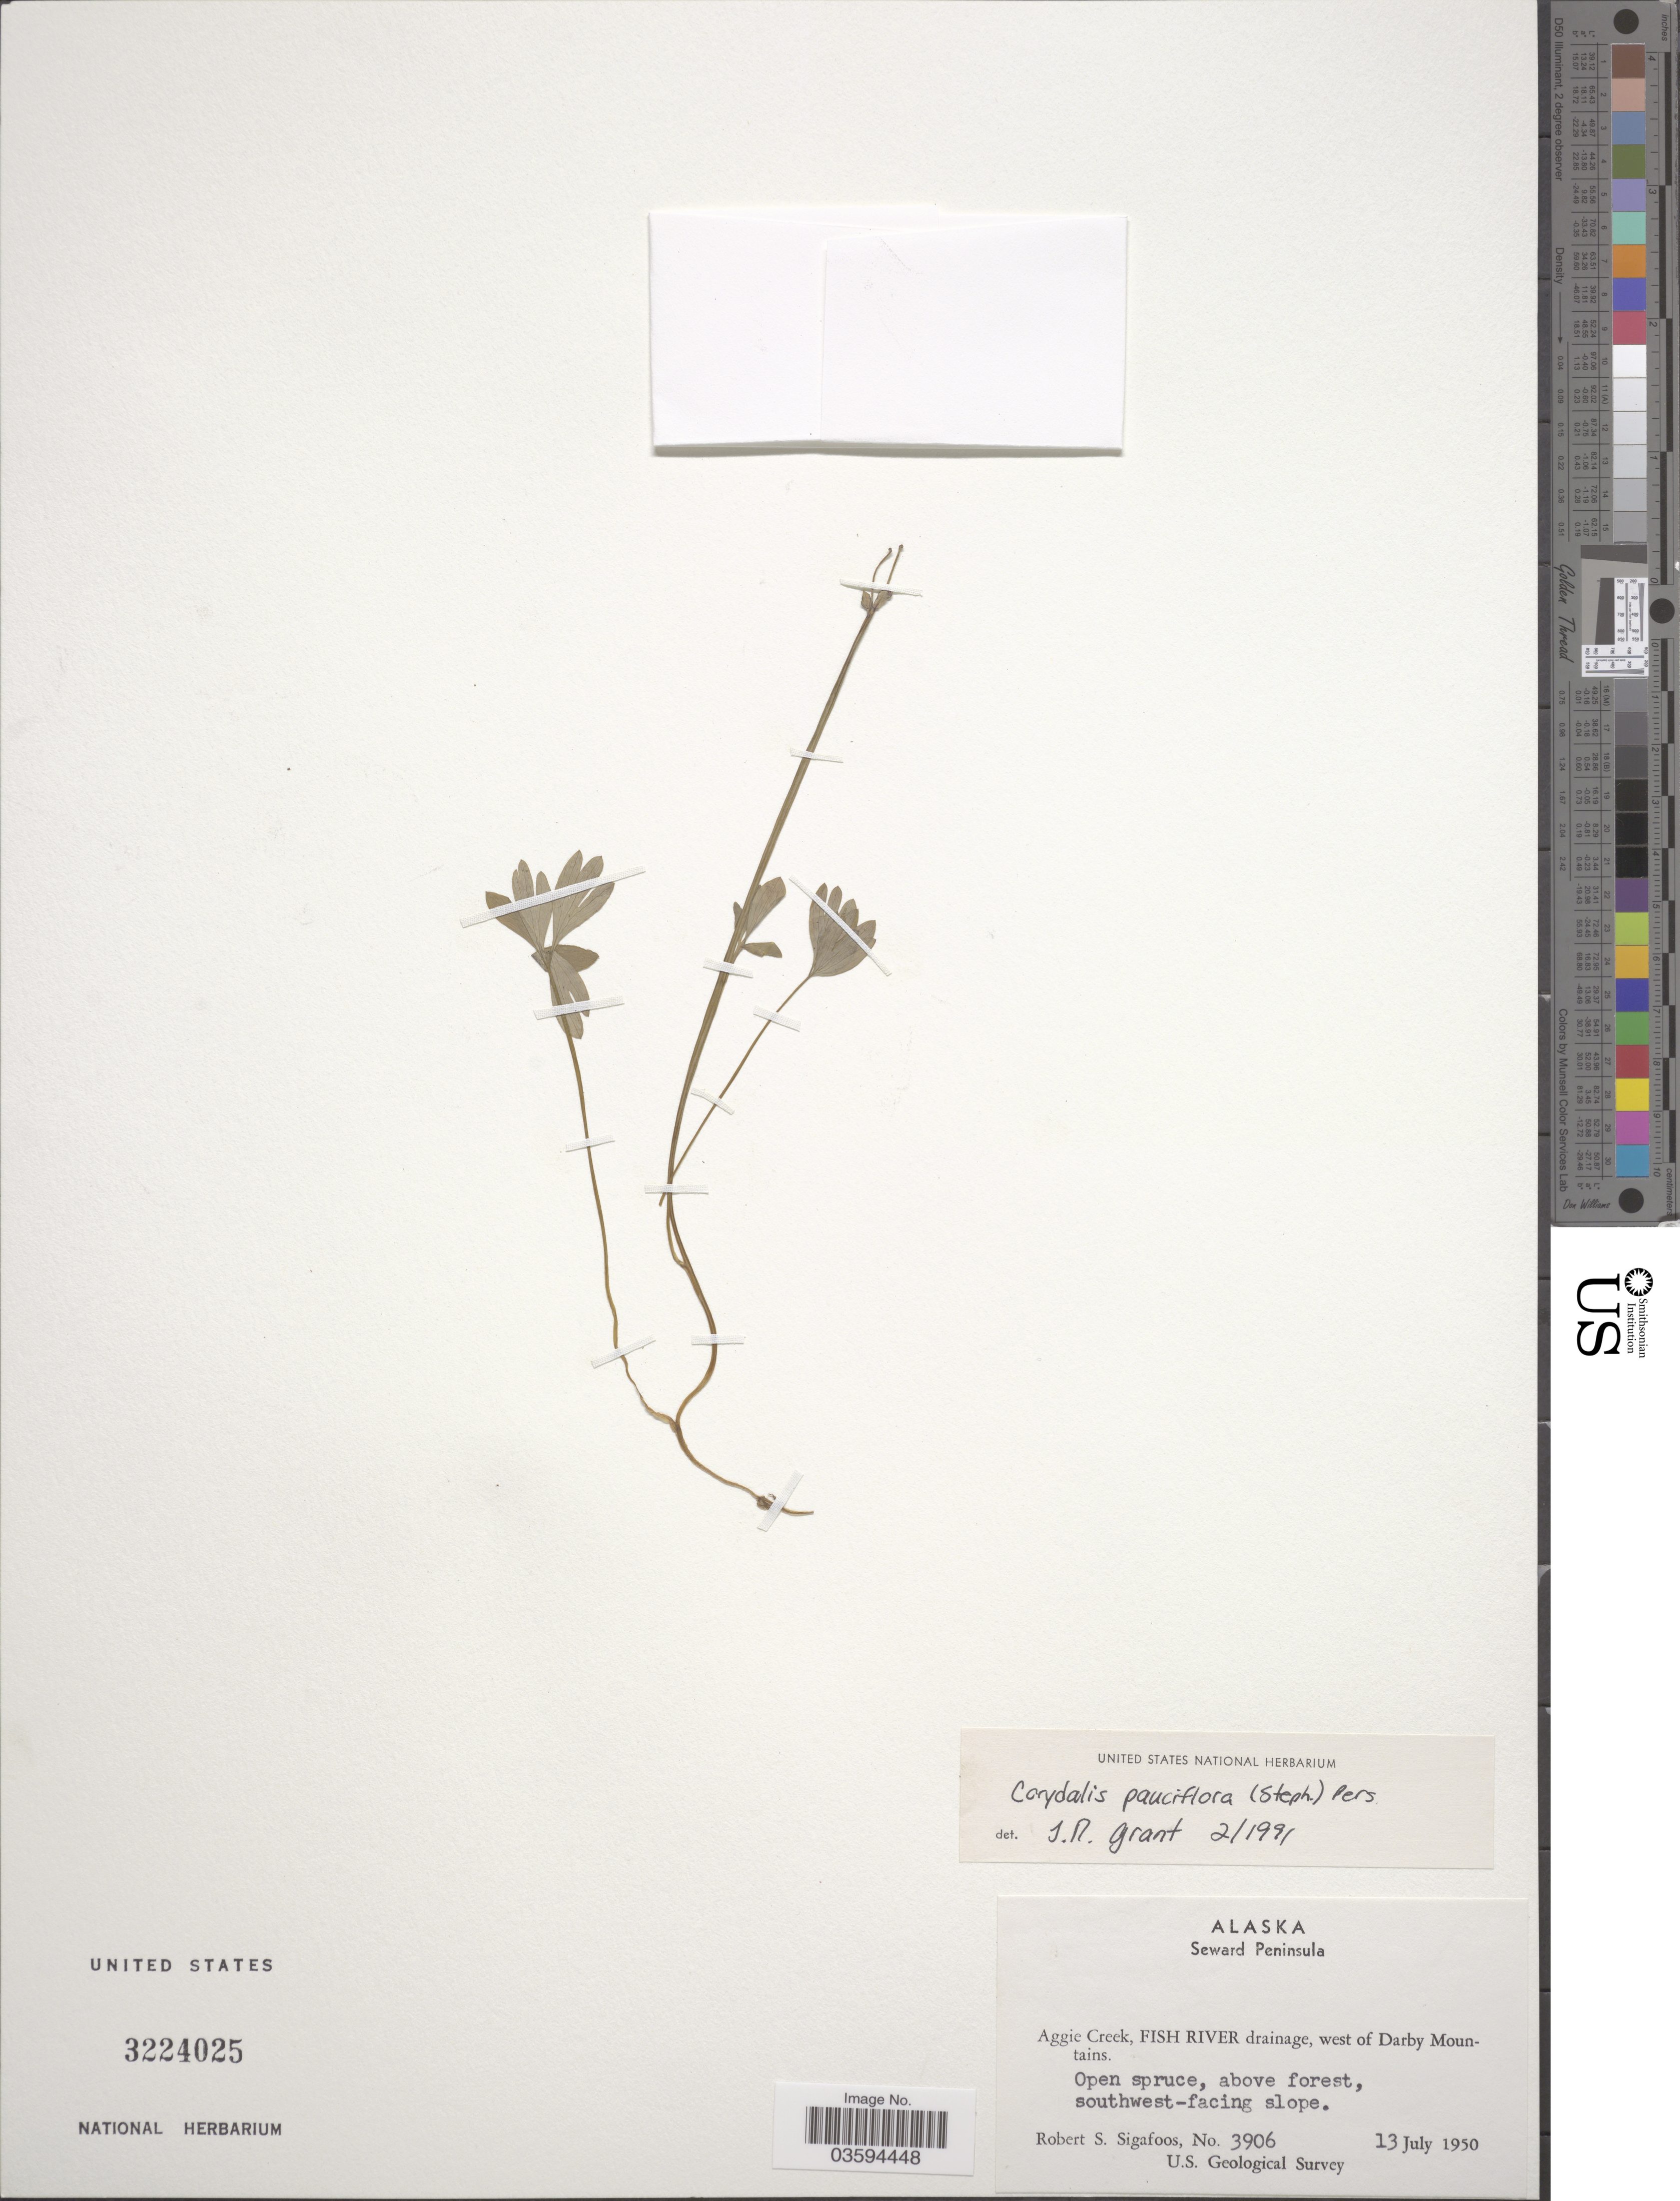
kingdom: Plantae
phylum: Tracheophyta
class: Magnoliopsida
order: Ranunculales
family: Papaveraceae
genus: Corydalis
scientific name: Corydalis pauciflora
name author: (Stephan) Pers.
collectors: R. Sigafoos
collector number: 3906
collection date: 1950-07-13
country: United States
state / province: Alaska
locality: Seward Peninsula. Aggie Creek, Fish River drainage, west of Darby Mountains.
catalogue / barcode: US 3224025